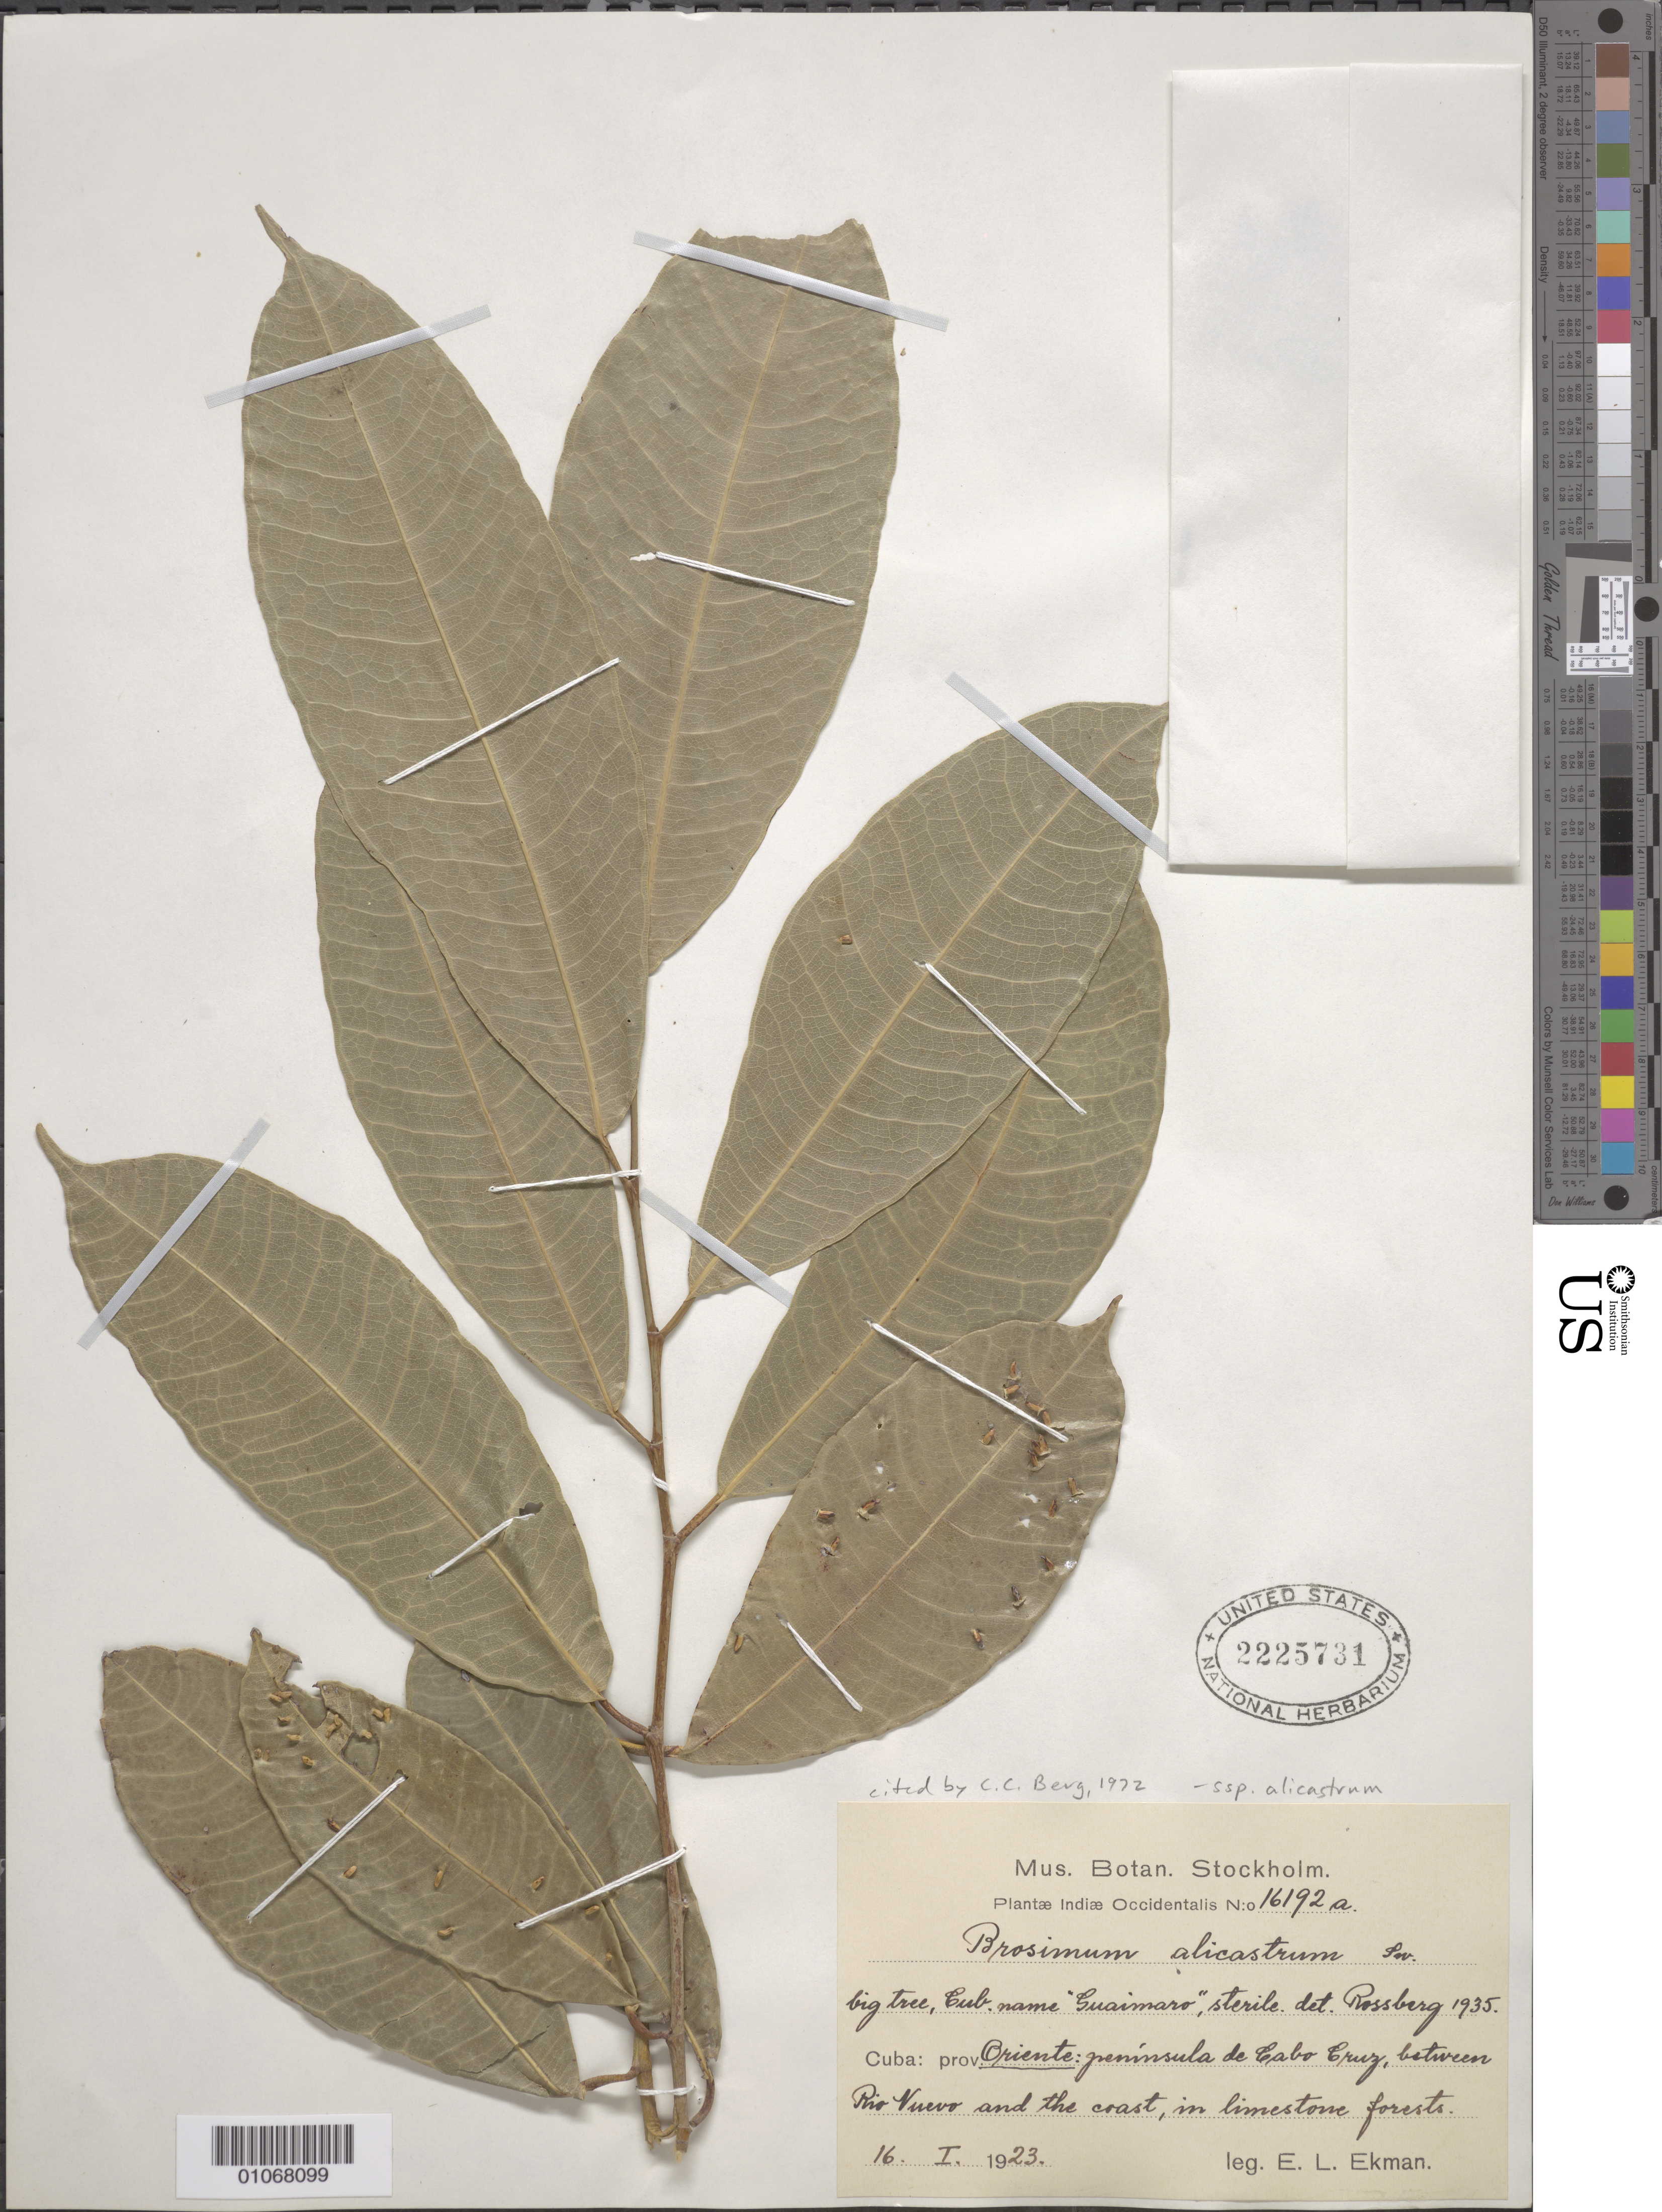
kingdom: Plantae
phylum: Tracheophyta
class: Magnoliopsida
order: Rosales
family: Moraceae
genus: Brosimum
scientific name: Brosimum alicastrum subsp. alicastrum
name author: Sw.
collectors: E. L. Ekman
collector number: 16192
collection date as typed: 16 Jan 1923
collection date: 1923-01-16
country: Cuba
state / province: Oriente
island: Cuba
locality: Peninsula de Cabo Cruz, between Rio nuevo and the crast, in limestone forest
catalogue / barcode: US 2225731